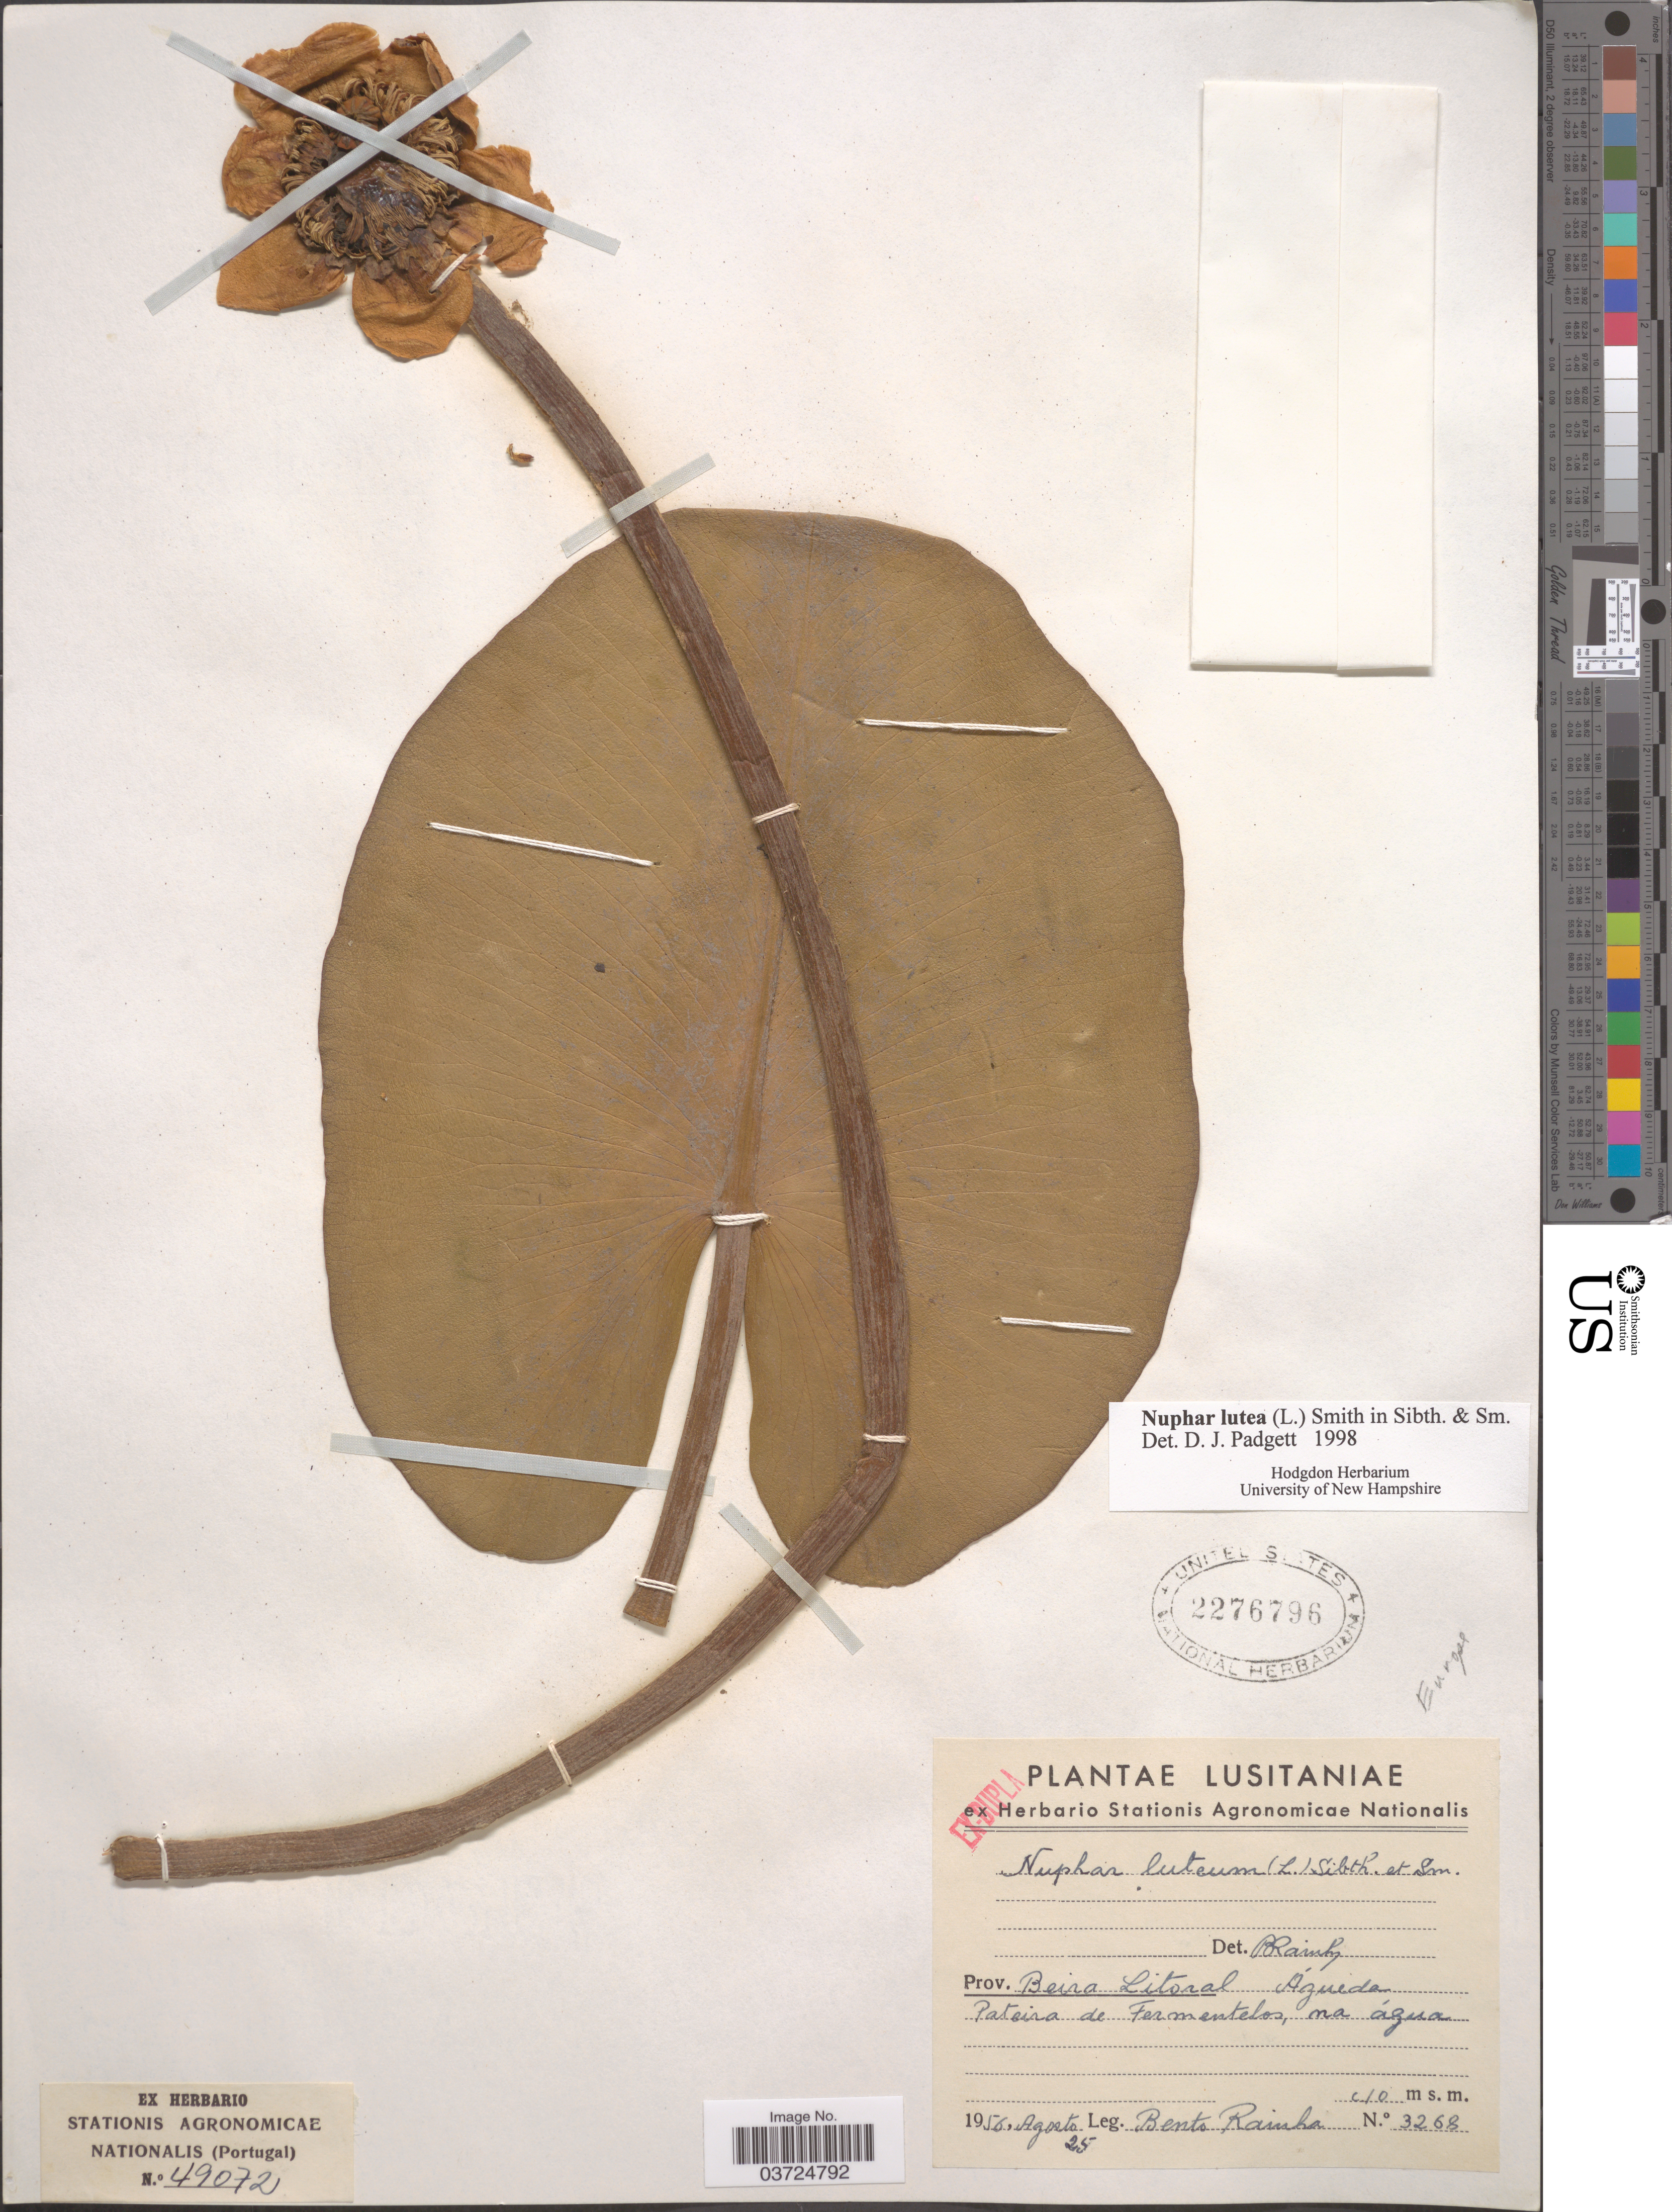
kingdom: Plantae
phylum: Tracheophyta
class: Magnoliopsida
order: Nymphaeales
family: Nymphaeaceae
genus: Nuphar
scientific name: Nuphar lutea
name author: (L.) Sm.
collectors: B. Rainha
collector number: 3268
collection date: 1956-08-25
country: Portugal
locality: Lusitaniae. Prov. Beira Litoral. Águeda Pateira de Fermentelos.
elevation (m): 10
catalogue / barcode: US 2276796